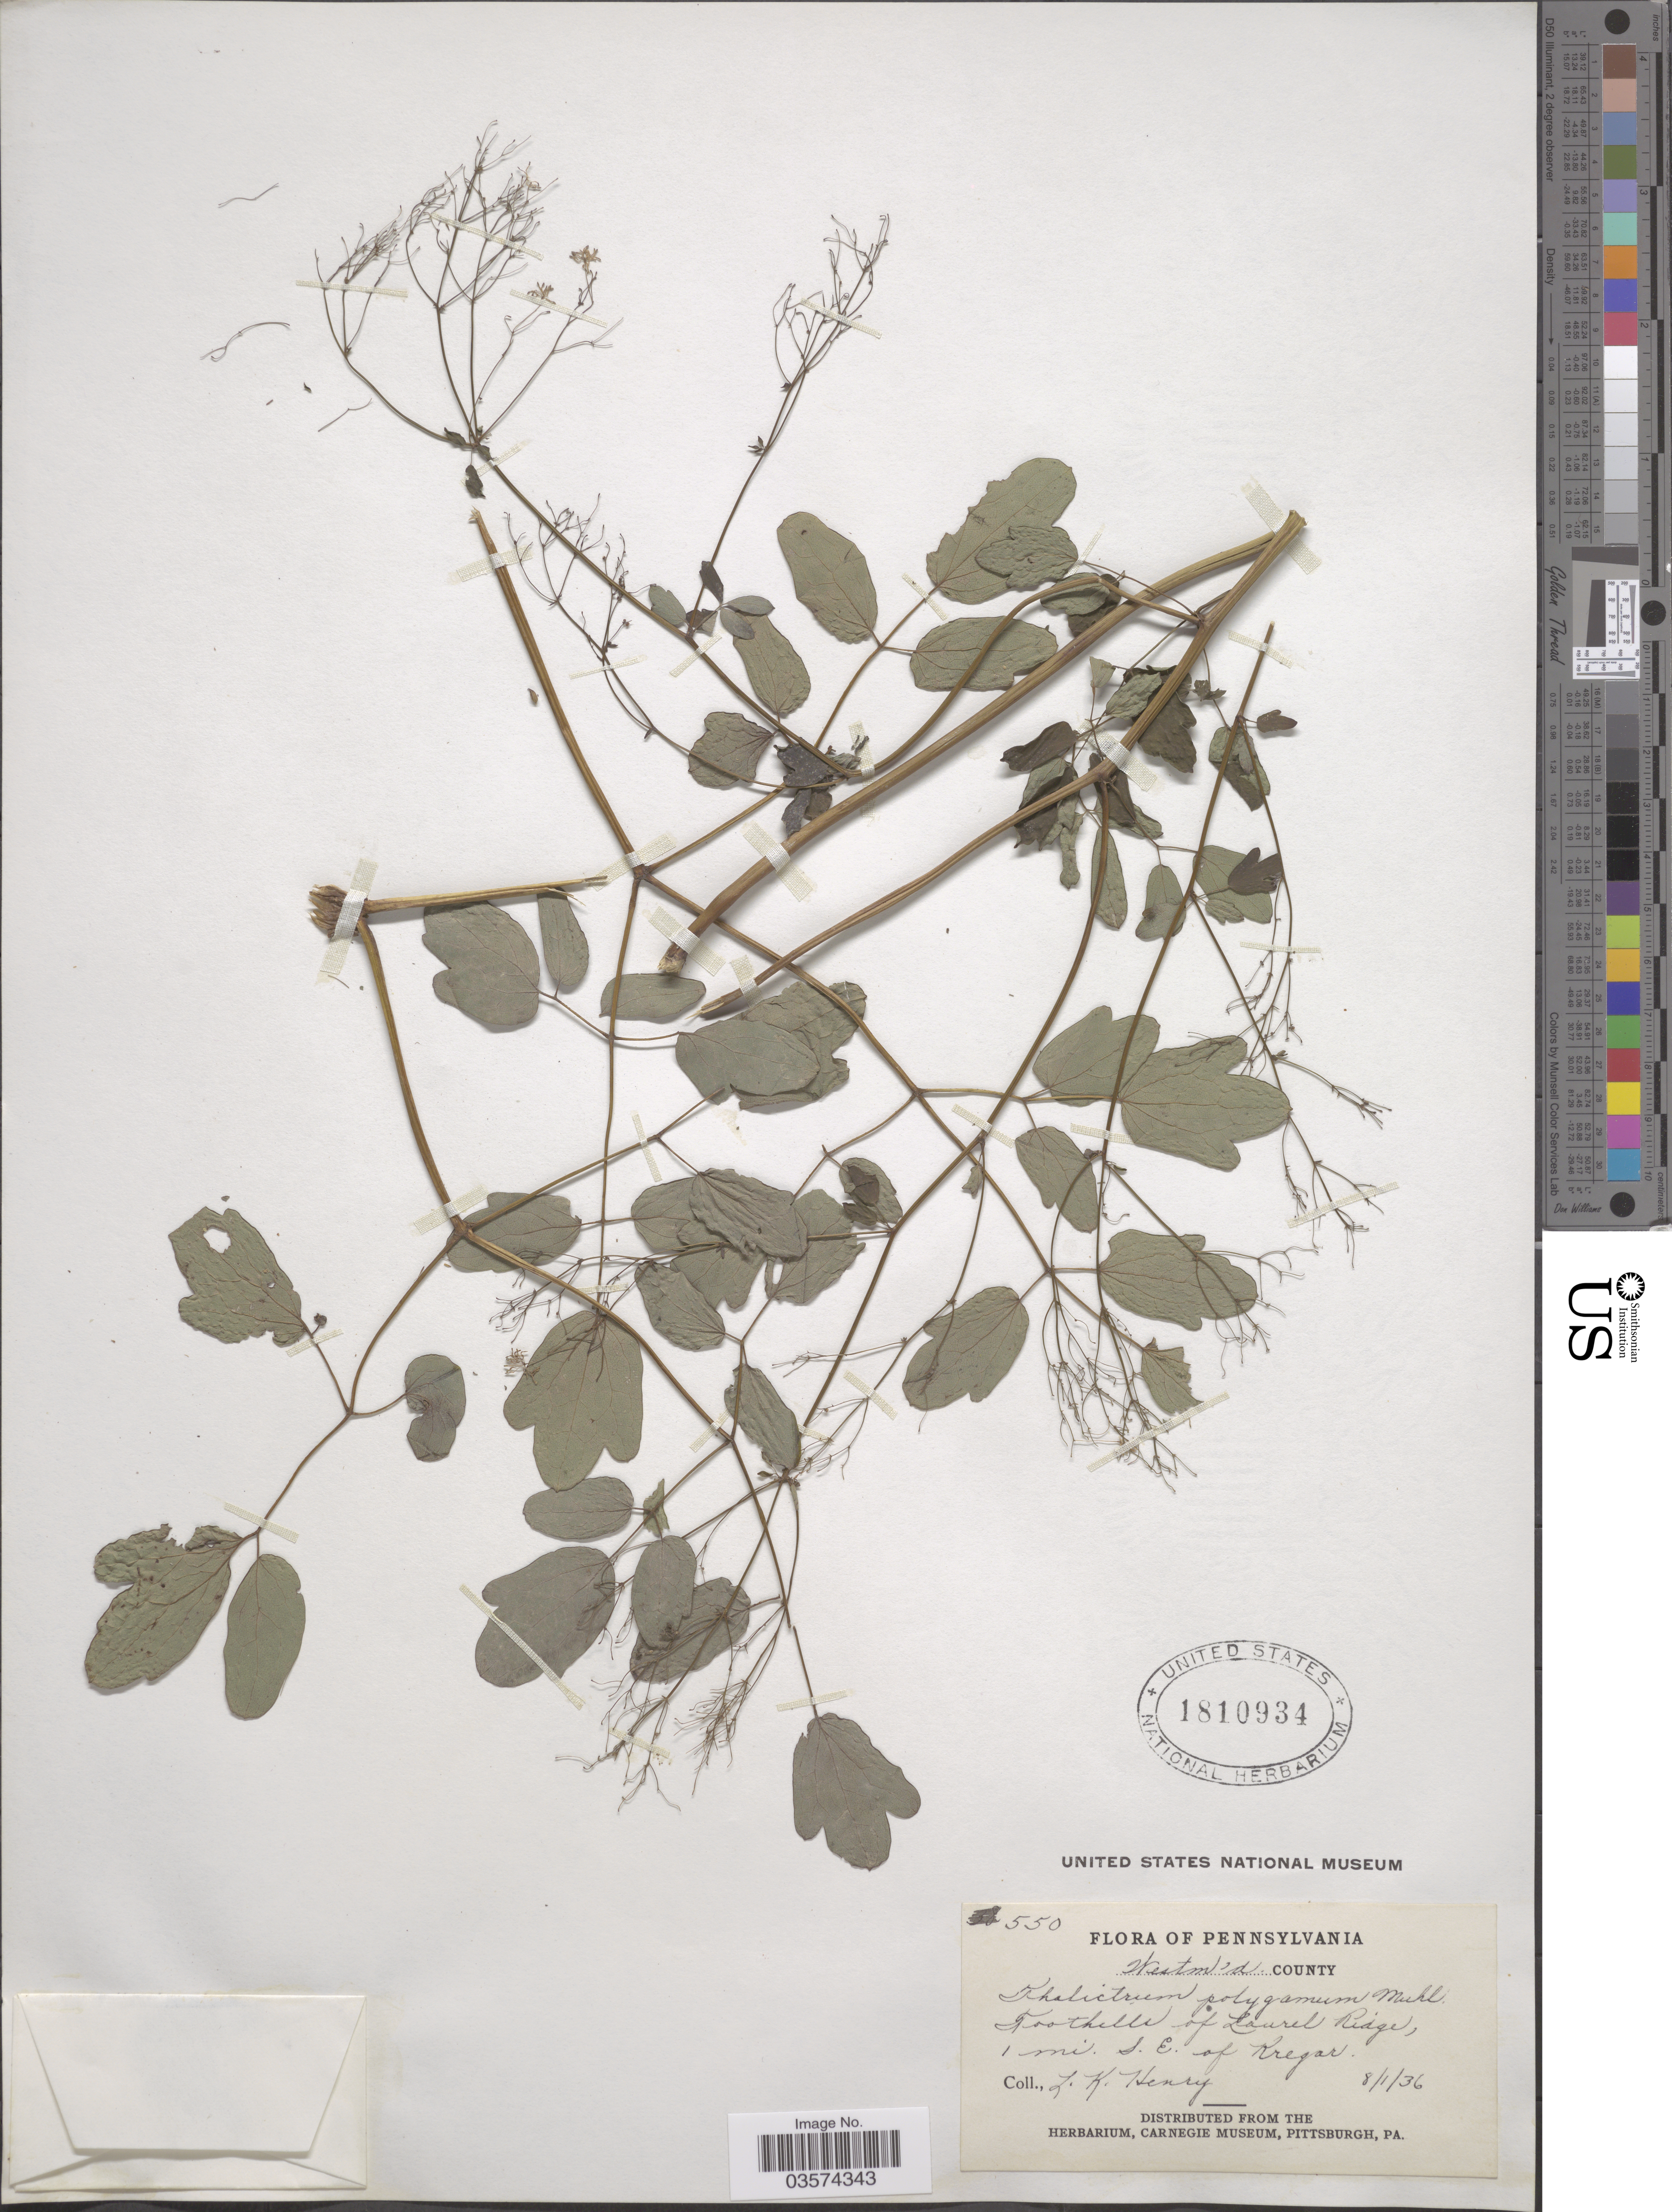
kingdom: Plantae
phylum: Tracheophyta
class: Magnoliopsida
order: Ranunculales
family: Ranunculaceae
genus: Thalictrum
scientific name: Thalictrum pubescens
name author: Pursh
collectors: L. K. Henry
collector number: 550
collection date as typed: Transcribed d/m/y: 1/8/36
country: United States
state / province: Pennsylvania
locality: Westm'd County. Foothills of Laurel Ridge, 1 mi. S.E. of Kregar.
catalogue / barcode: US 1810934